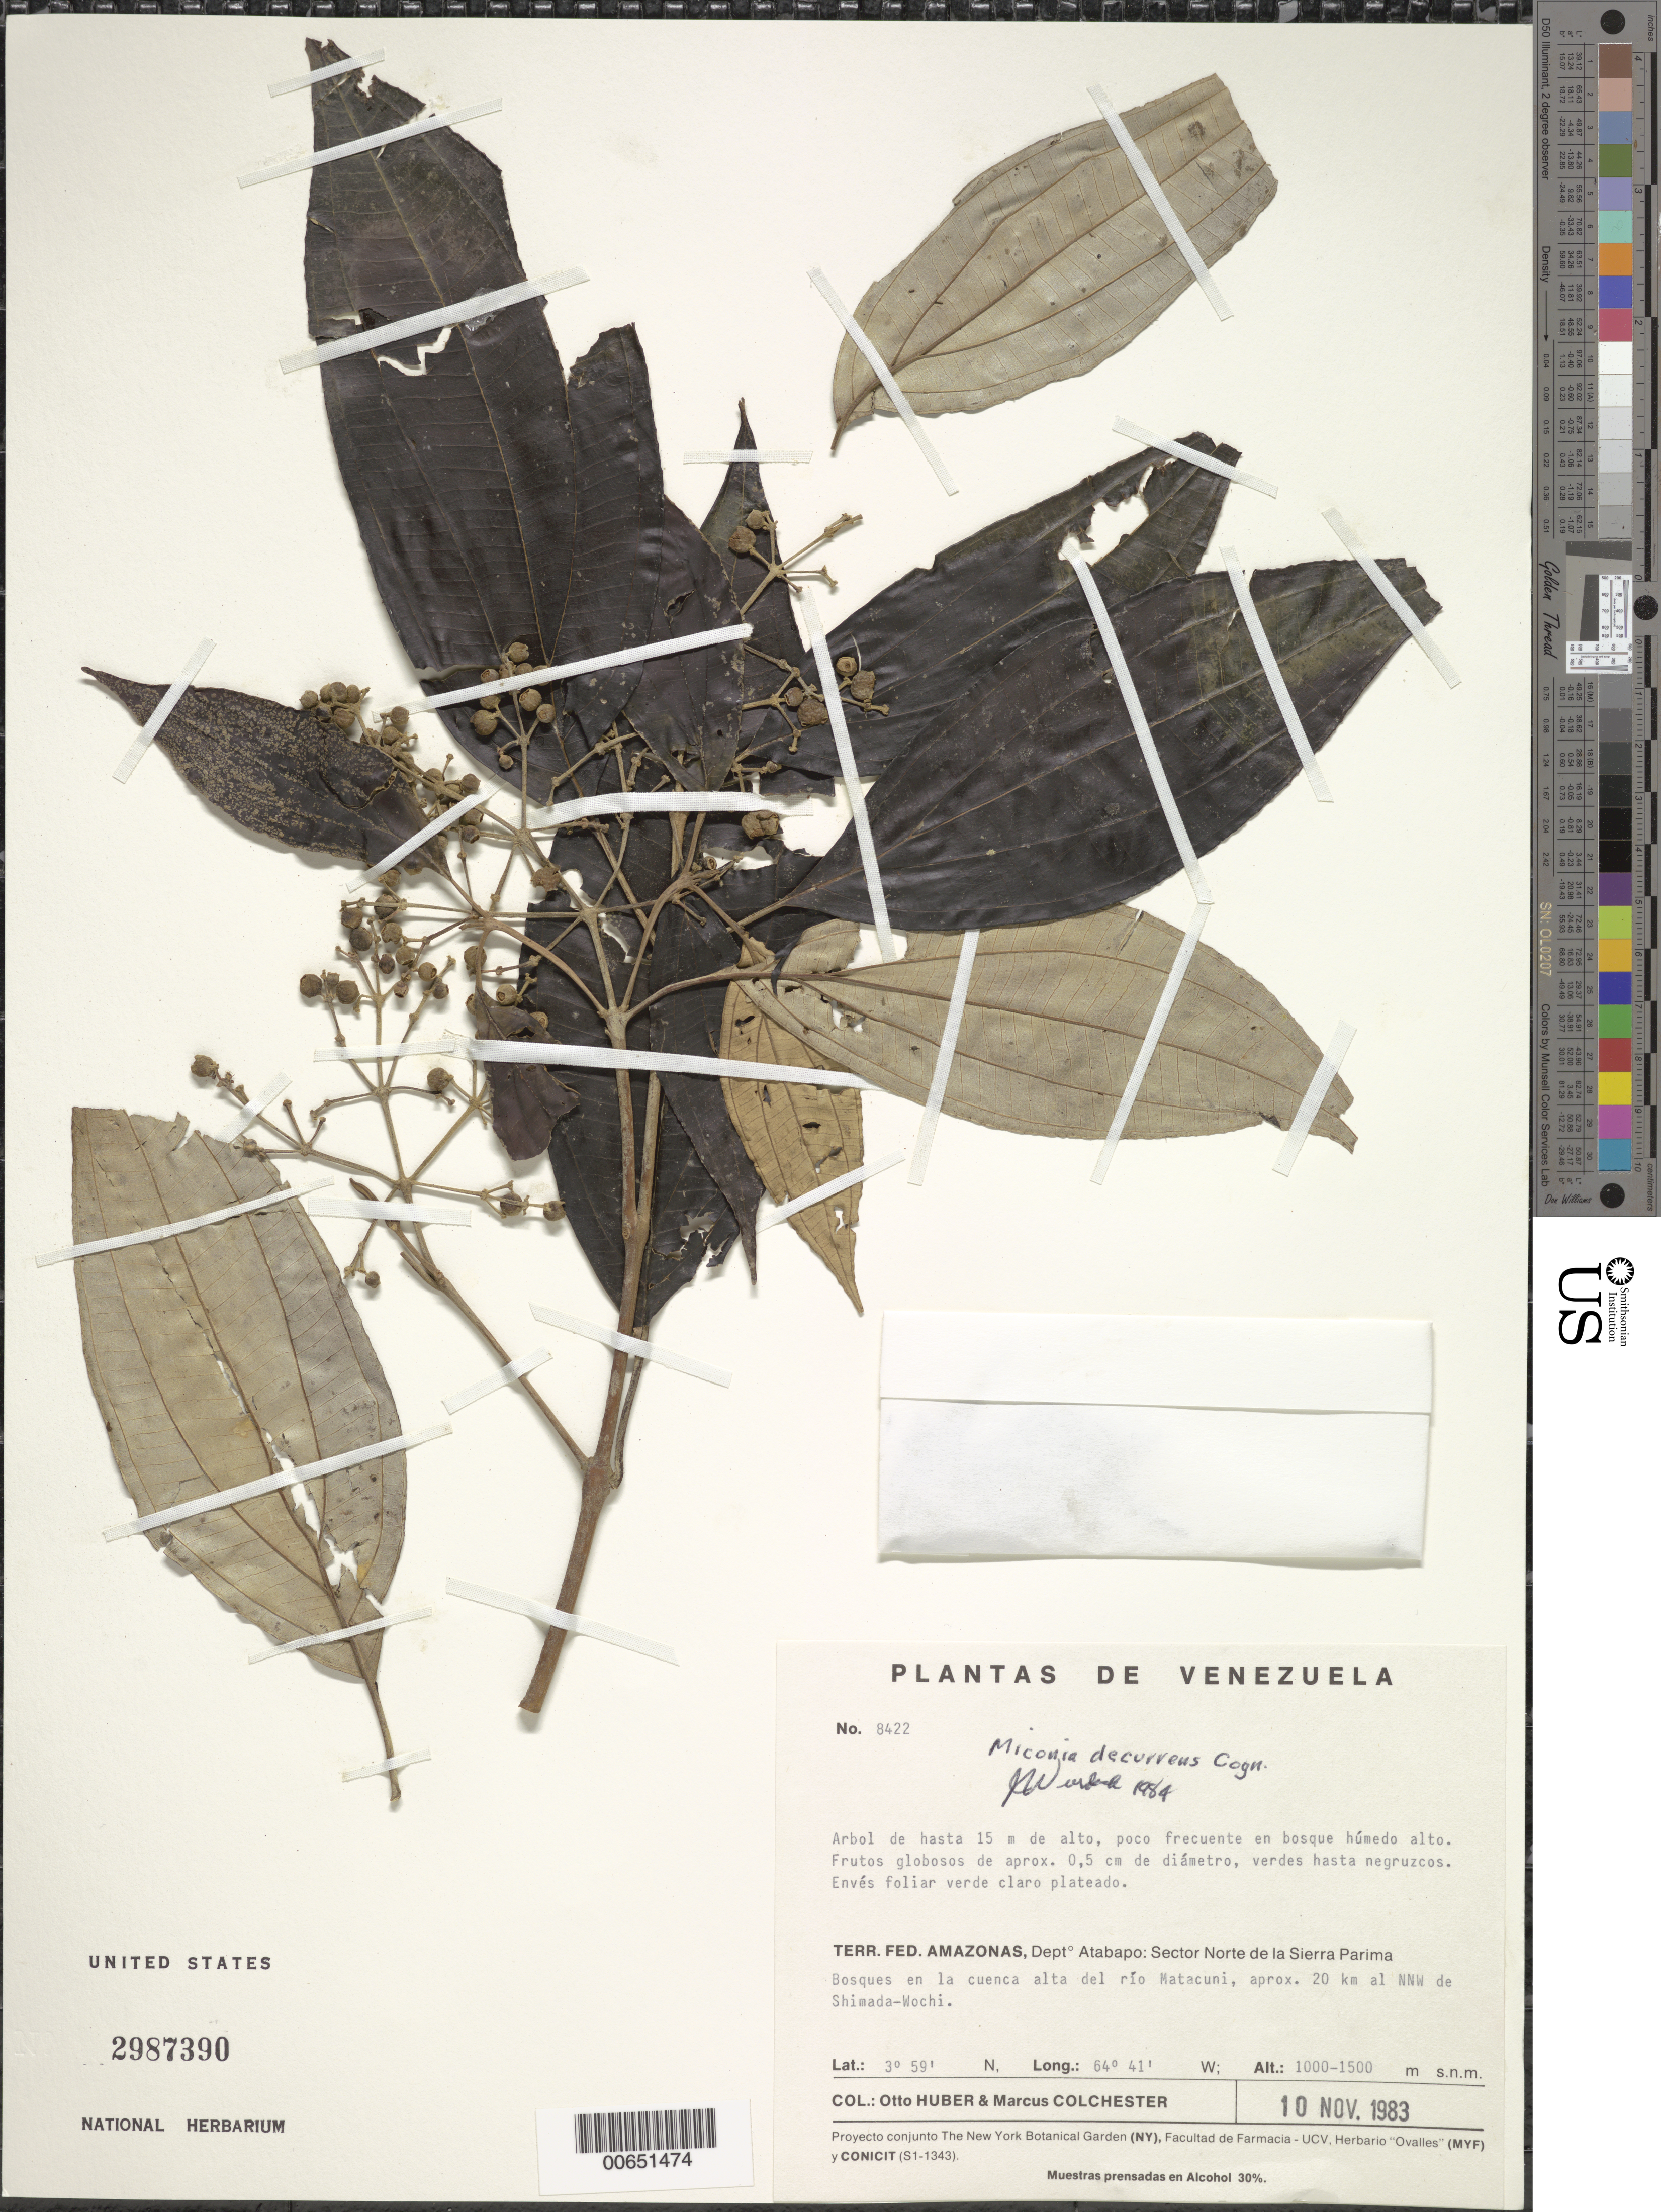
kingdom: Plantae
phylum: Tracheophyta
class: Magnoliopsida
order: Myrtales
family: Melastomataceae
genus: Miconia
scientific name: Miconia decurrens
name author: Cogn.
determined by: Wurdack, John J., (US), US (UNITED STATES)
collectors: O. Huber & M. Colchester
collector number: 8422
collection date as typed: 10-Nov-83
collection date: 1983-11-10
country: Venezuela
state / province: Amazonas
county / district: Atabapo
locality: Sierra Parima, Sector Norte, Río Matacuni, 20 km al NW de Shimada-Wochi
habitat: Bosques en la cuenca del rio; en bosque humedo alto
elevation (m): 1000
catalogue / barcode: US 2987390